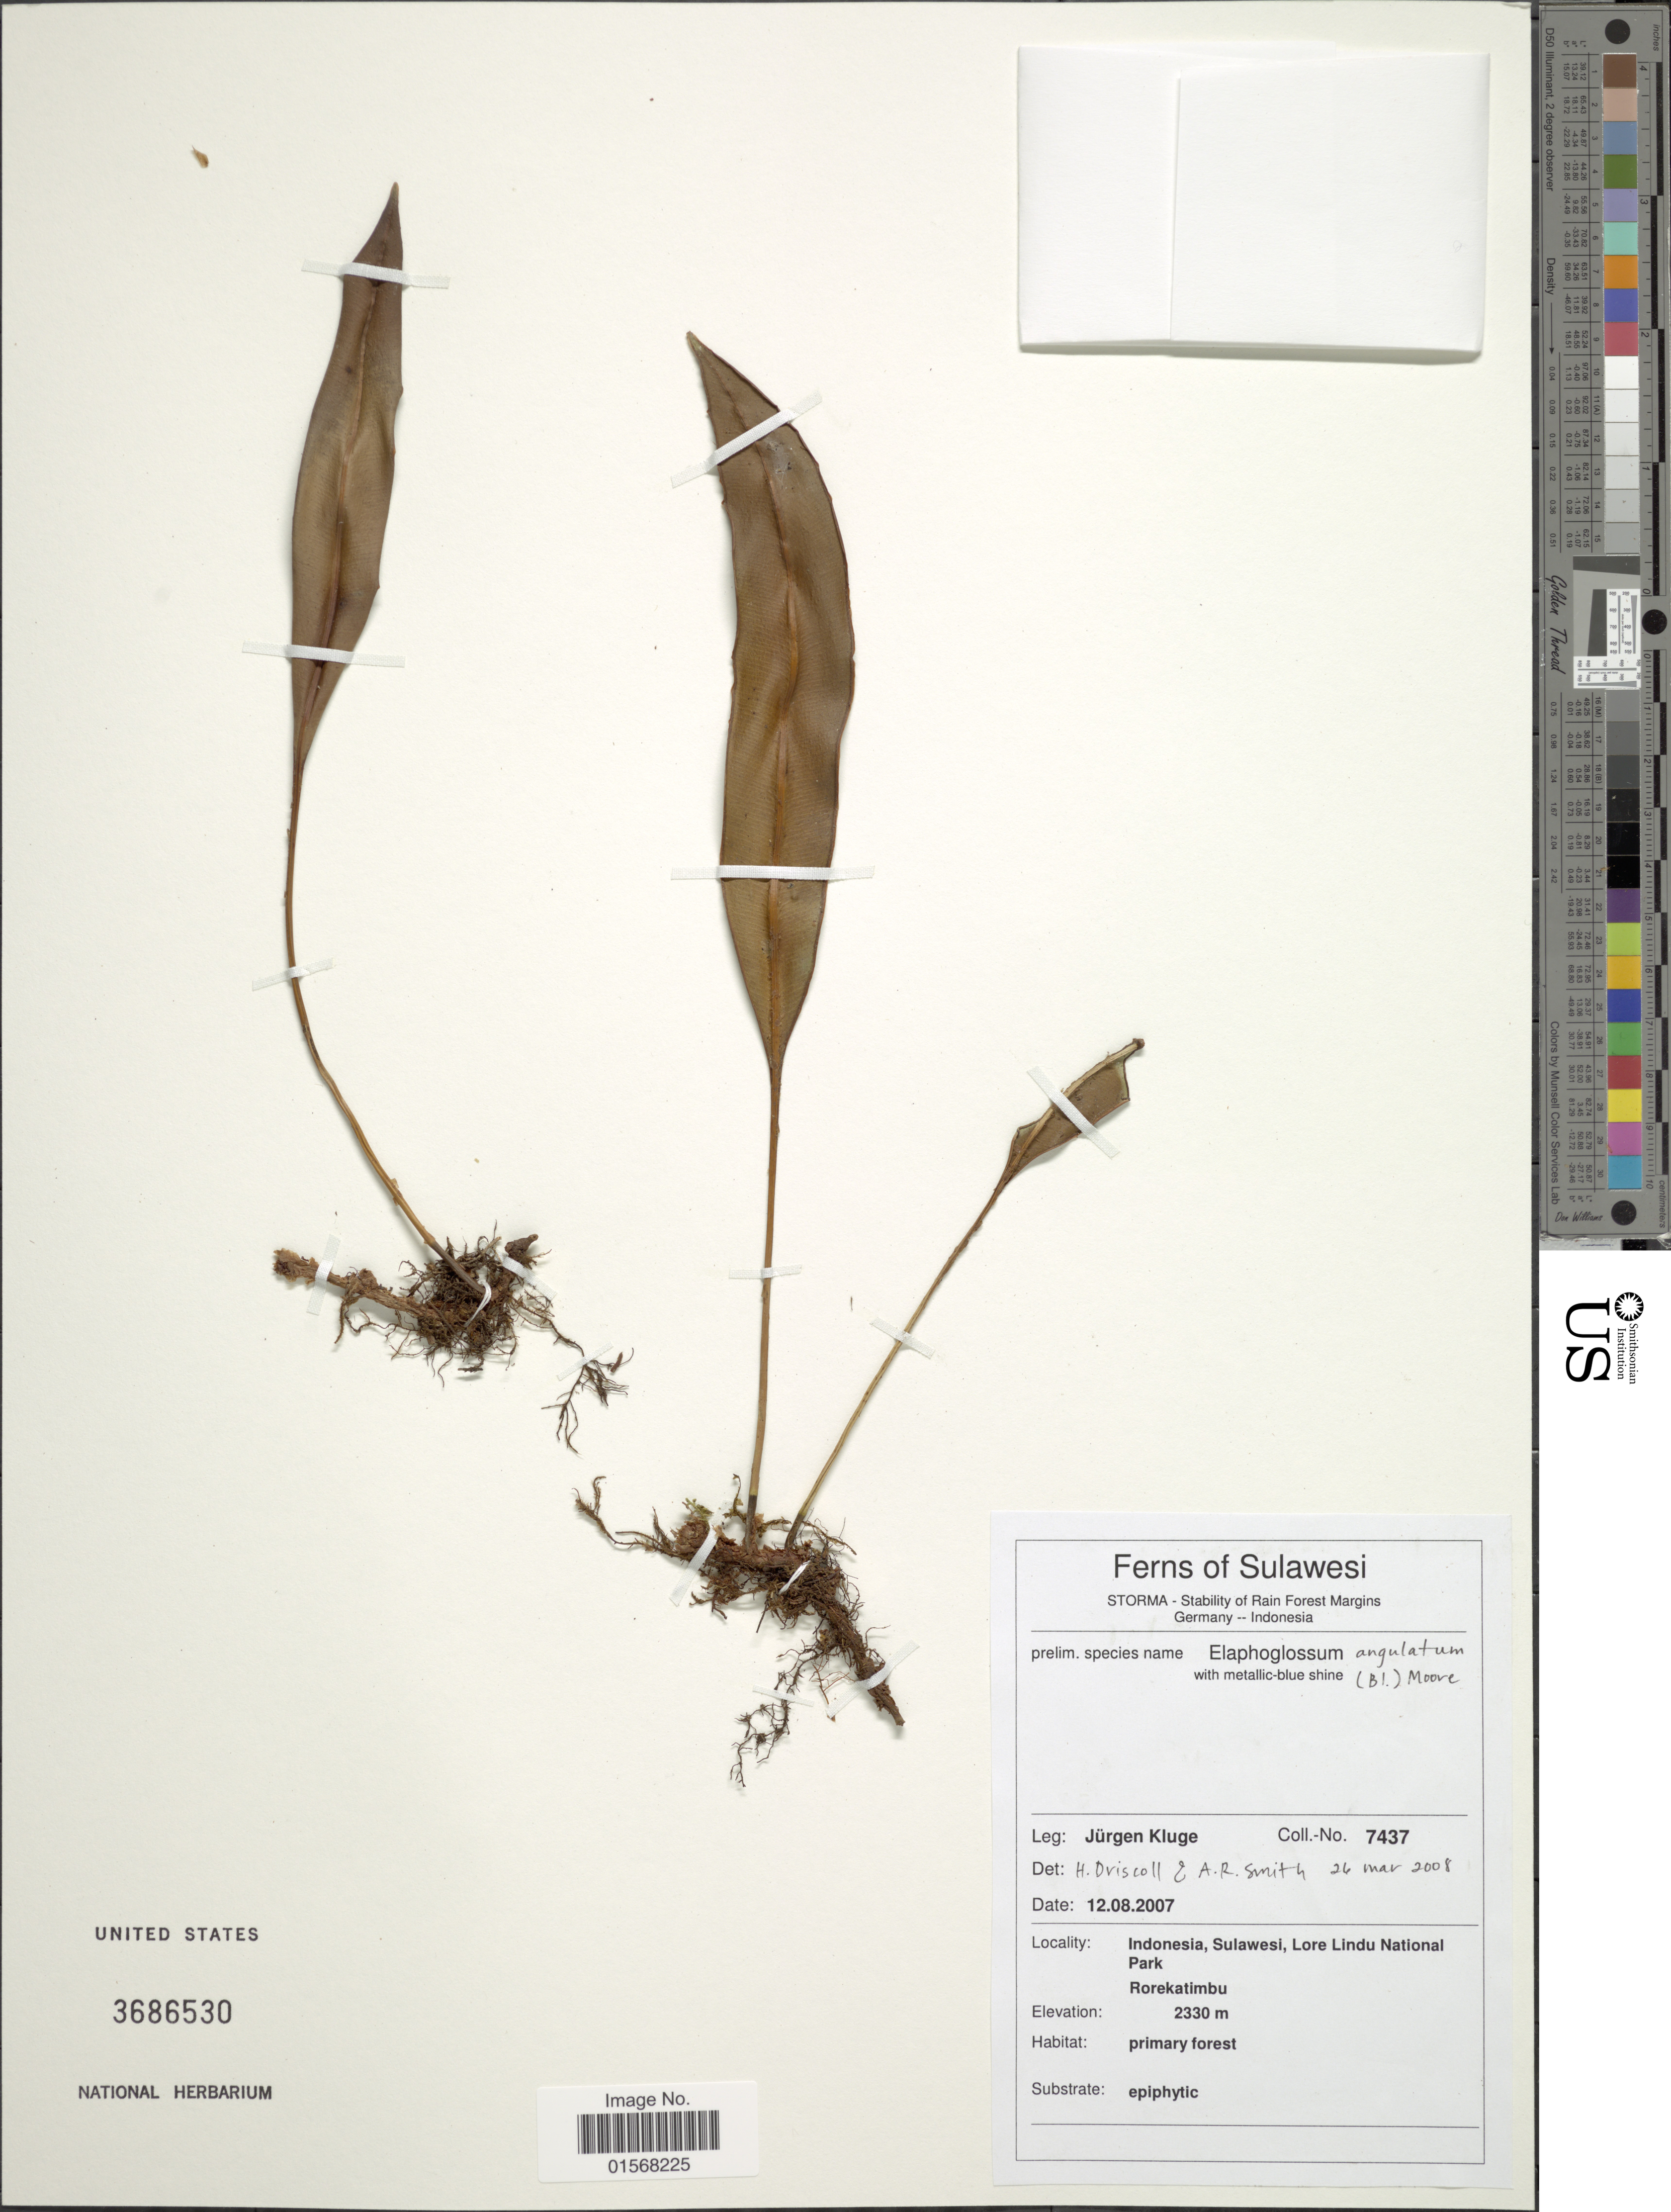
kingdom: Plantae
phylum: Tracheophyta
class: Polypodiopsida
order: Polypodiales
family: Dryopteridaceae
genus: Elaphoglossum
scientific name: Elaphoglossum angulatum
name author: (Blume) T. Moore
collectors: J. Kluge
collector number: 7437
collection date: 2007-08-12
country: Indonesia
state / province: Sulawesi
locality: Indonesia, Sulawesi, Lore Lindu National Park, Rorekatimbu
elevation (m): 2330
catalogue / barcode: US 3686530